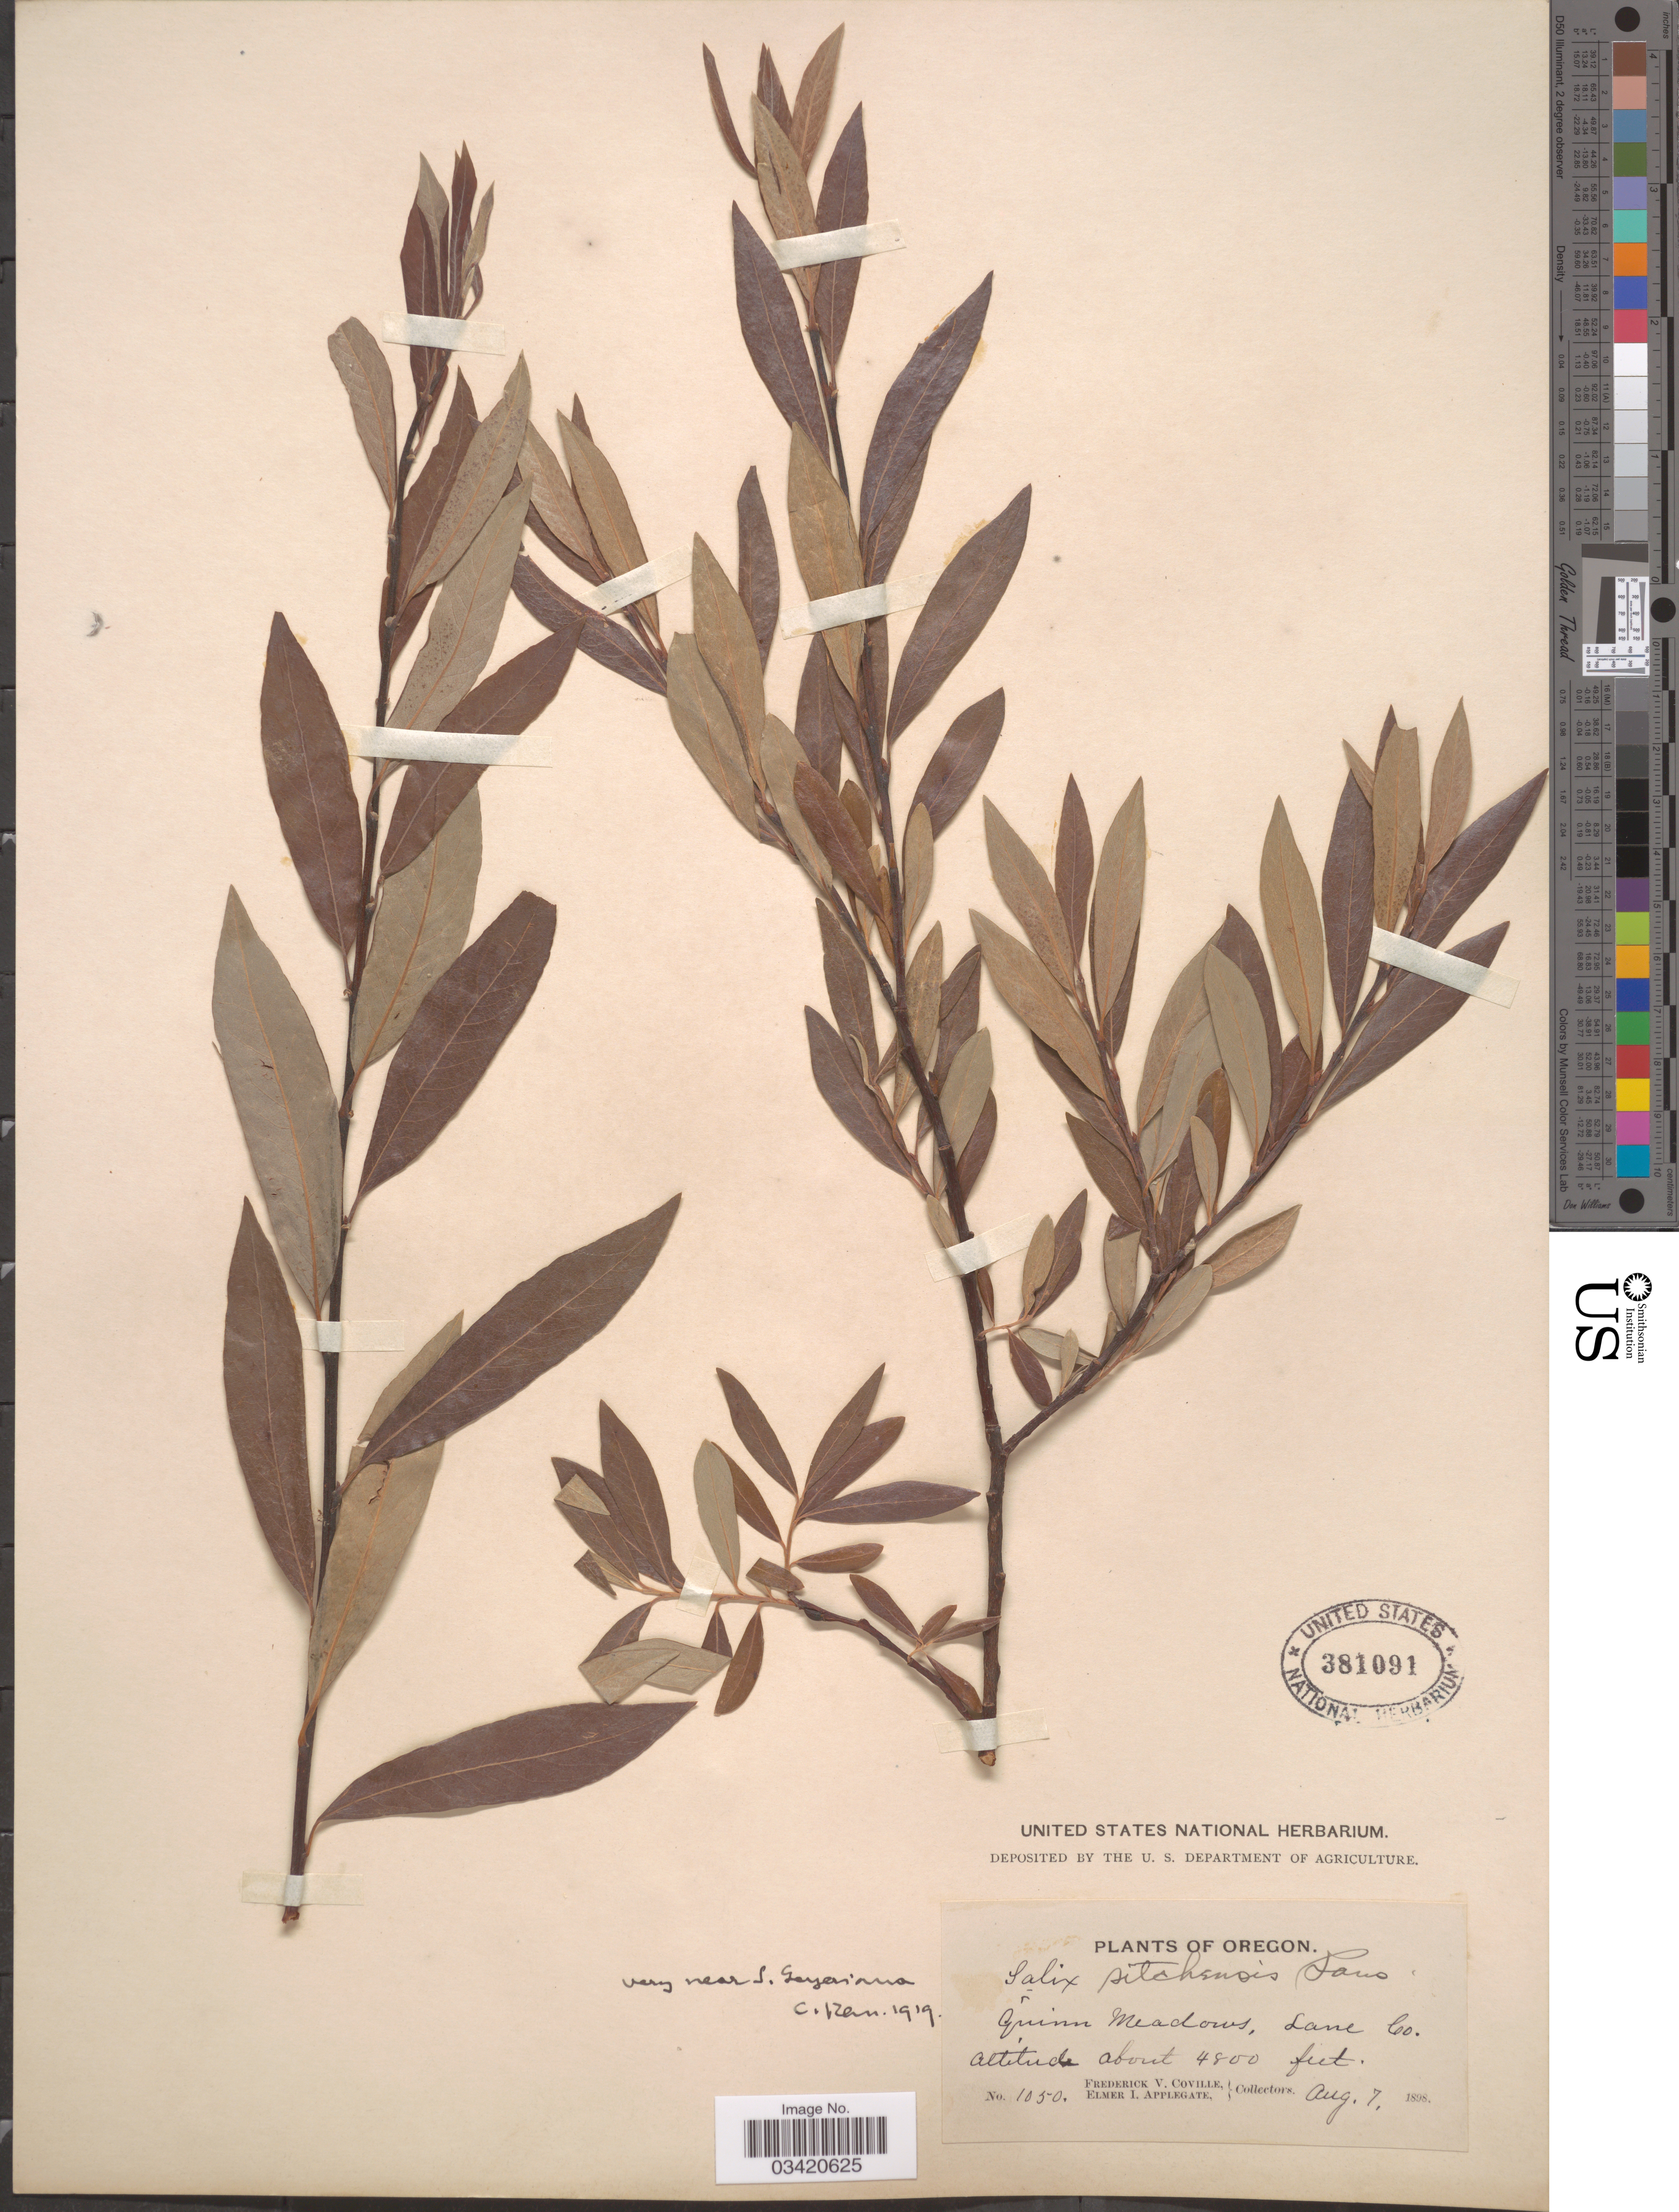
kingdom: Plantae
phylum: Tracheophyta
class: Magnoliopsida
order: Malpighiales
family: Salicaceae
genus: Salix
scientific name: Salix geyeriana var. meleina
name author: J.K. Henry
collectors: F. V. Coville & E. I. Applegate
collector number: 1050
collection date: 1898-08-07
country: United States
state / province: Oregon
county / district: Lane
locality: Quinn Meadows, Lane Co.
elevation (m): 1463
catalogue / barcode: US 381091